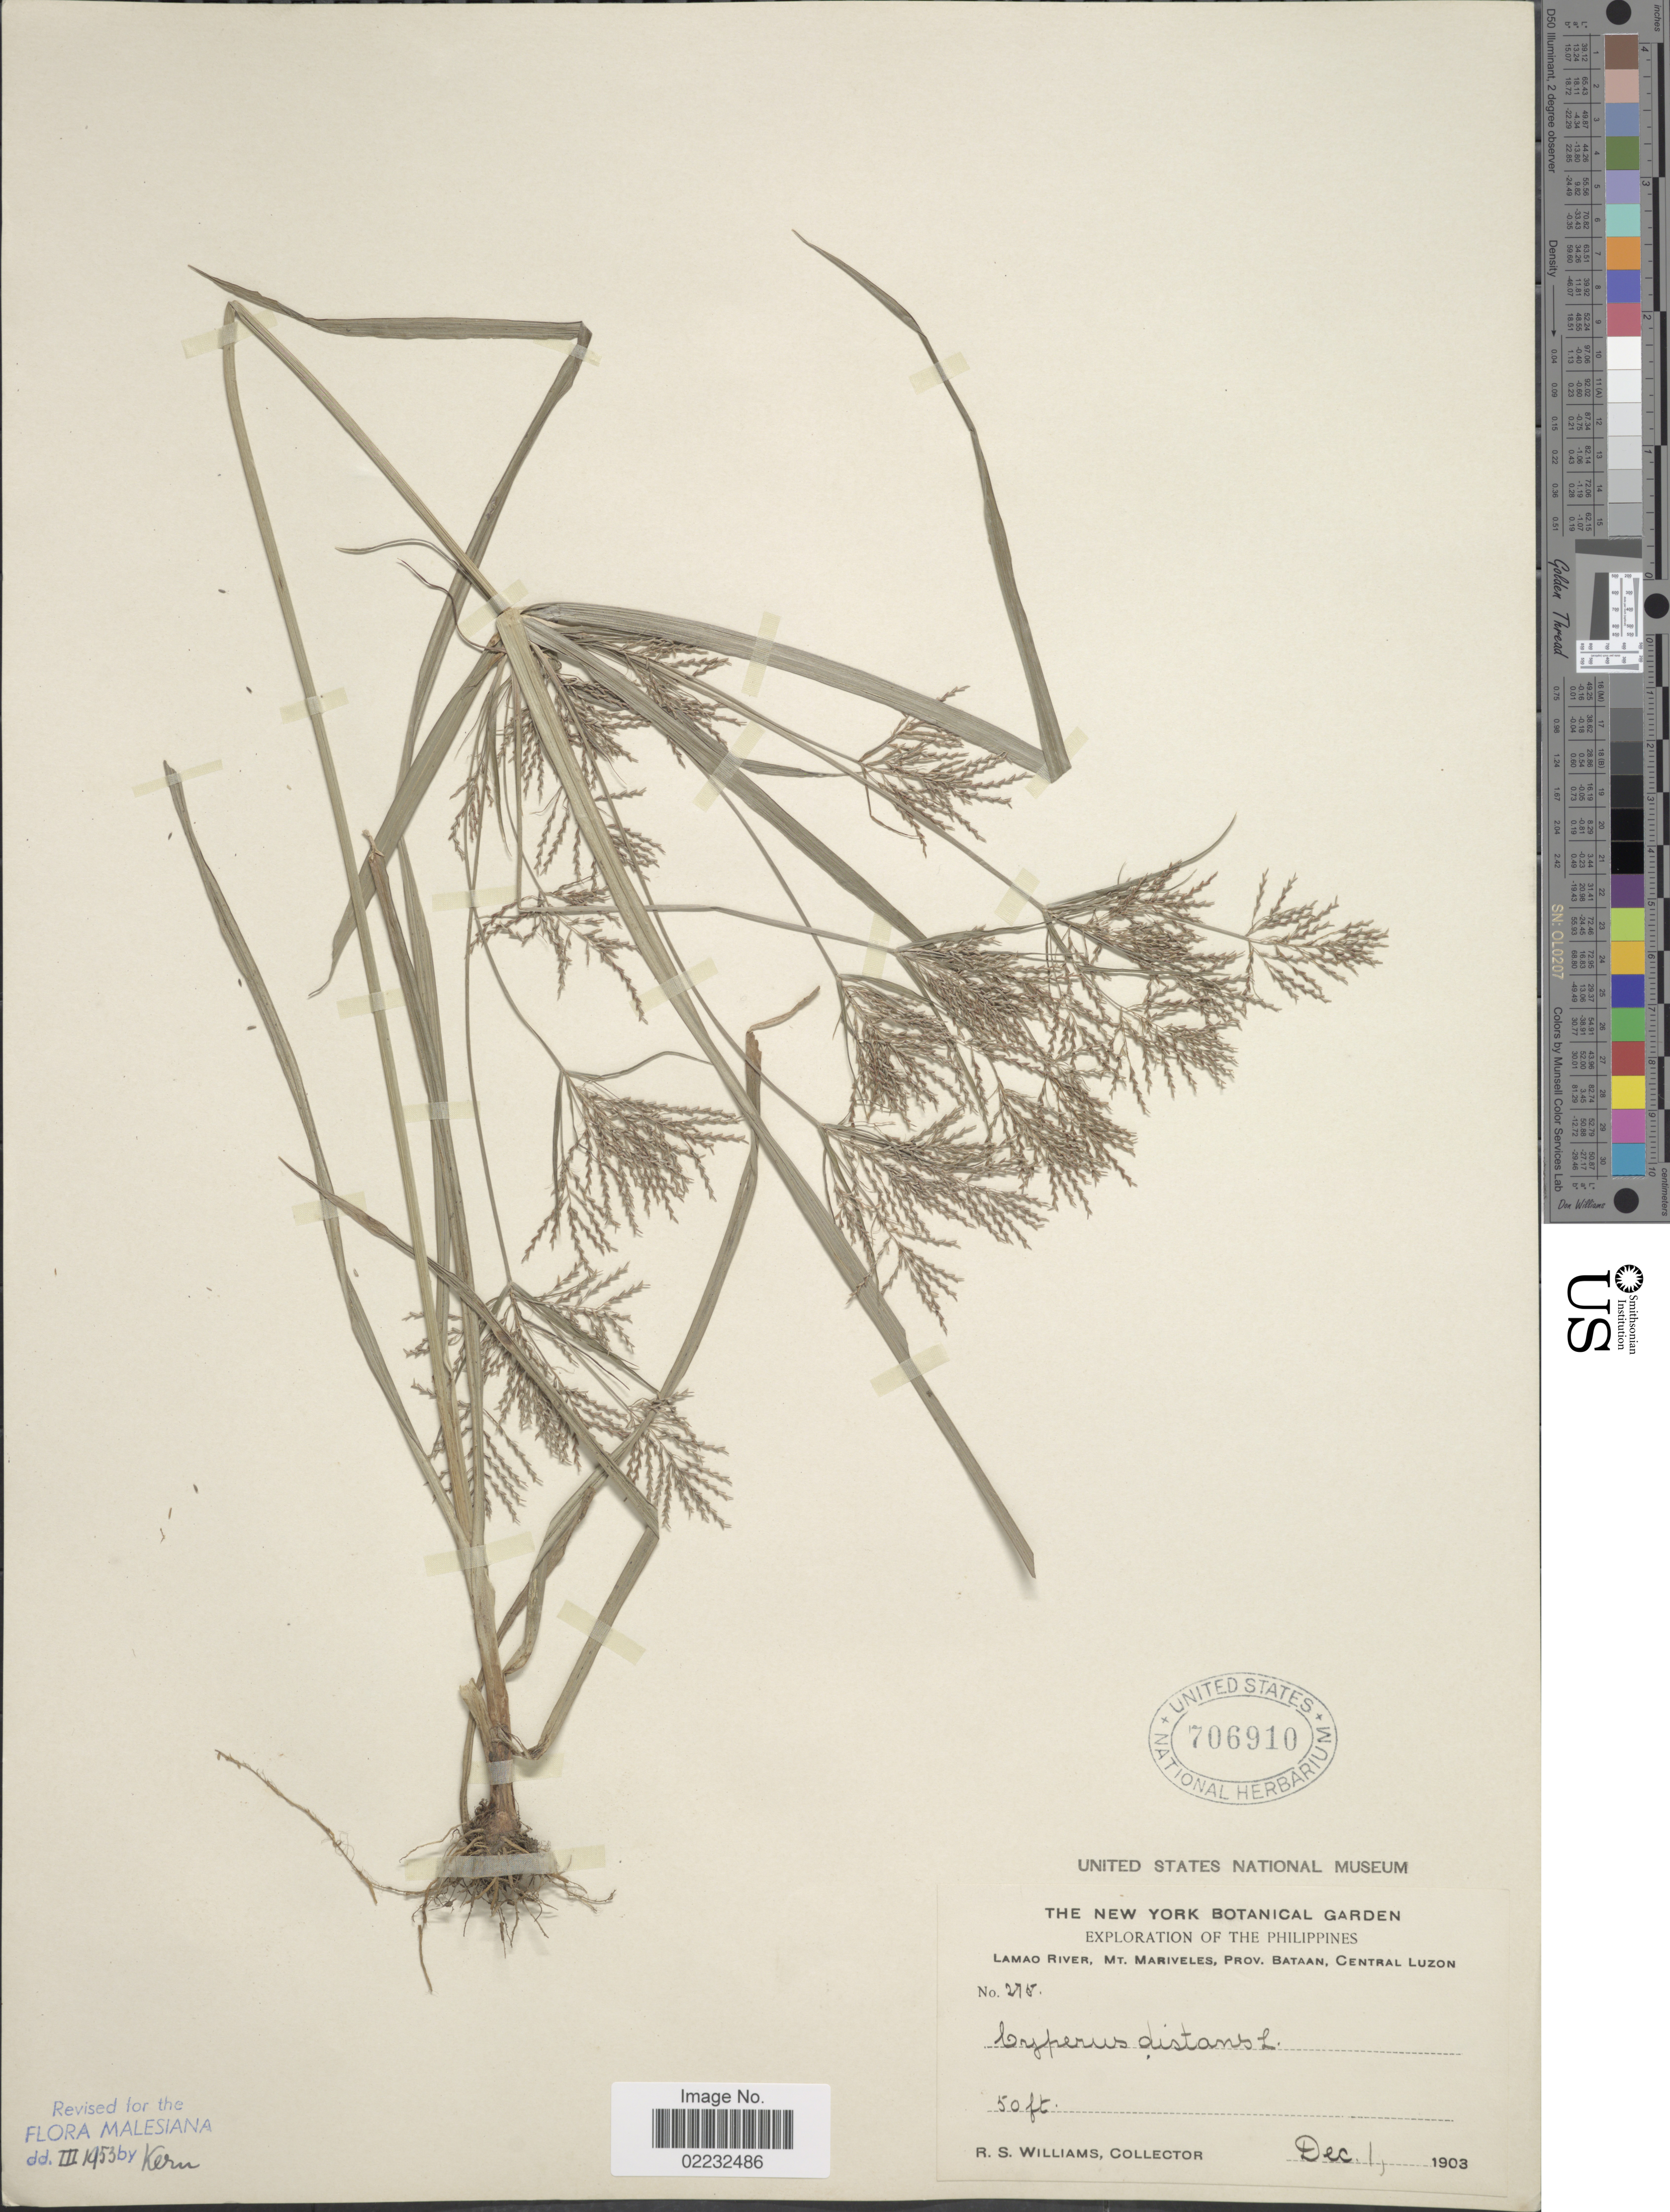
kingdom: Plantae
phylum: Tracheophyta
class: Liliopsida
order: Poales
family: Cyperaceae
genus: Cyperus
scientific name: Cyperus distans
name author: L. f.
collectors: R. William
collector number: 275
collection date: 1903-12-01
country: Philippines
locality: Lamao River, Mt. Marivales, Prov. Bataan, Central Luzon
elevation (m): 15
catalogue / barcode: US 706910